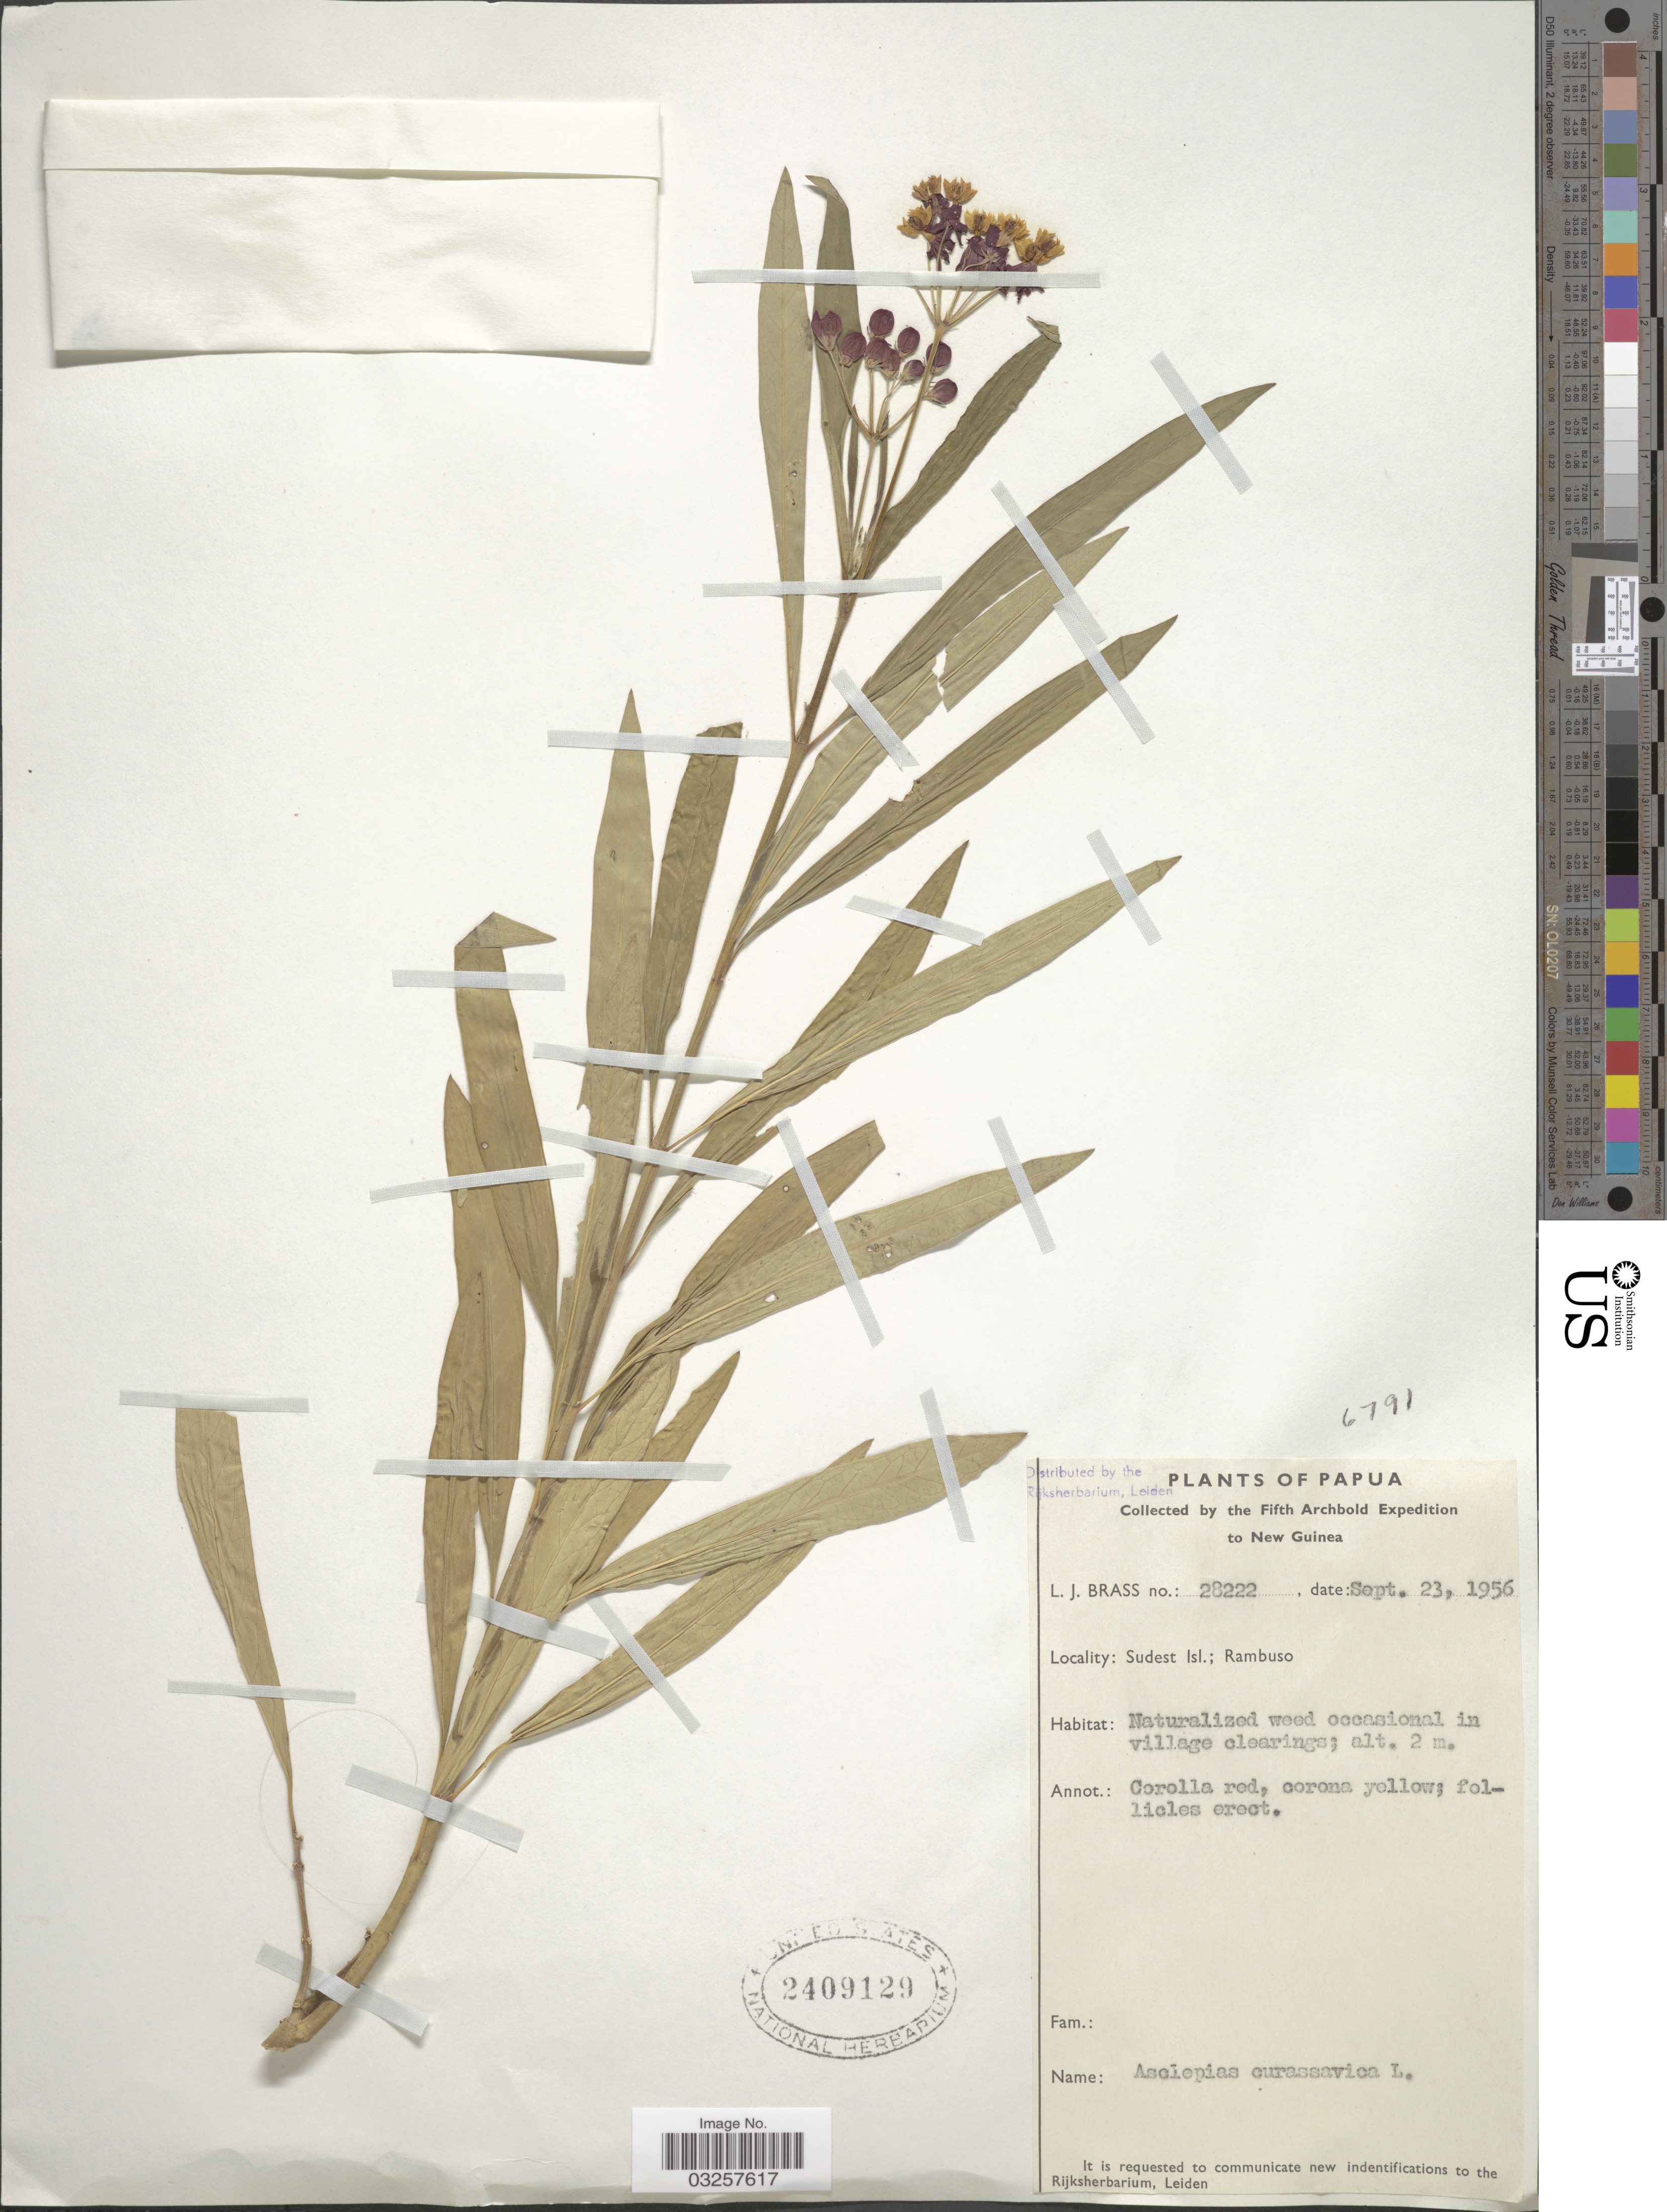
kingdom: Plantae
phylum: Tracheophyta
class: Magnoliopsida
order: Gentianales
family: Apocynaceae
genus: Asclepias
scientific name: Asclepias curassavica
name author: L.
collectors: L. J. Brass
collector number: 28222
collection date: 1956-09-23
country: Papua New Guinea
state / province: Milne Bay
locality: Sudest Isl.; Rambuso.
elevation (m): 2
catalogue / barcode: US 2409129